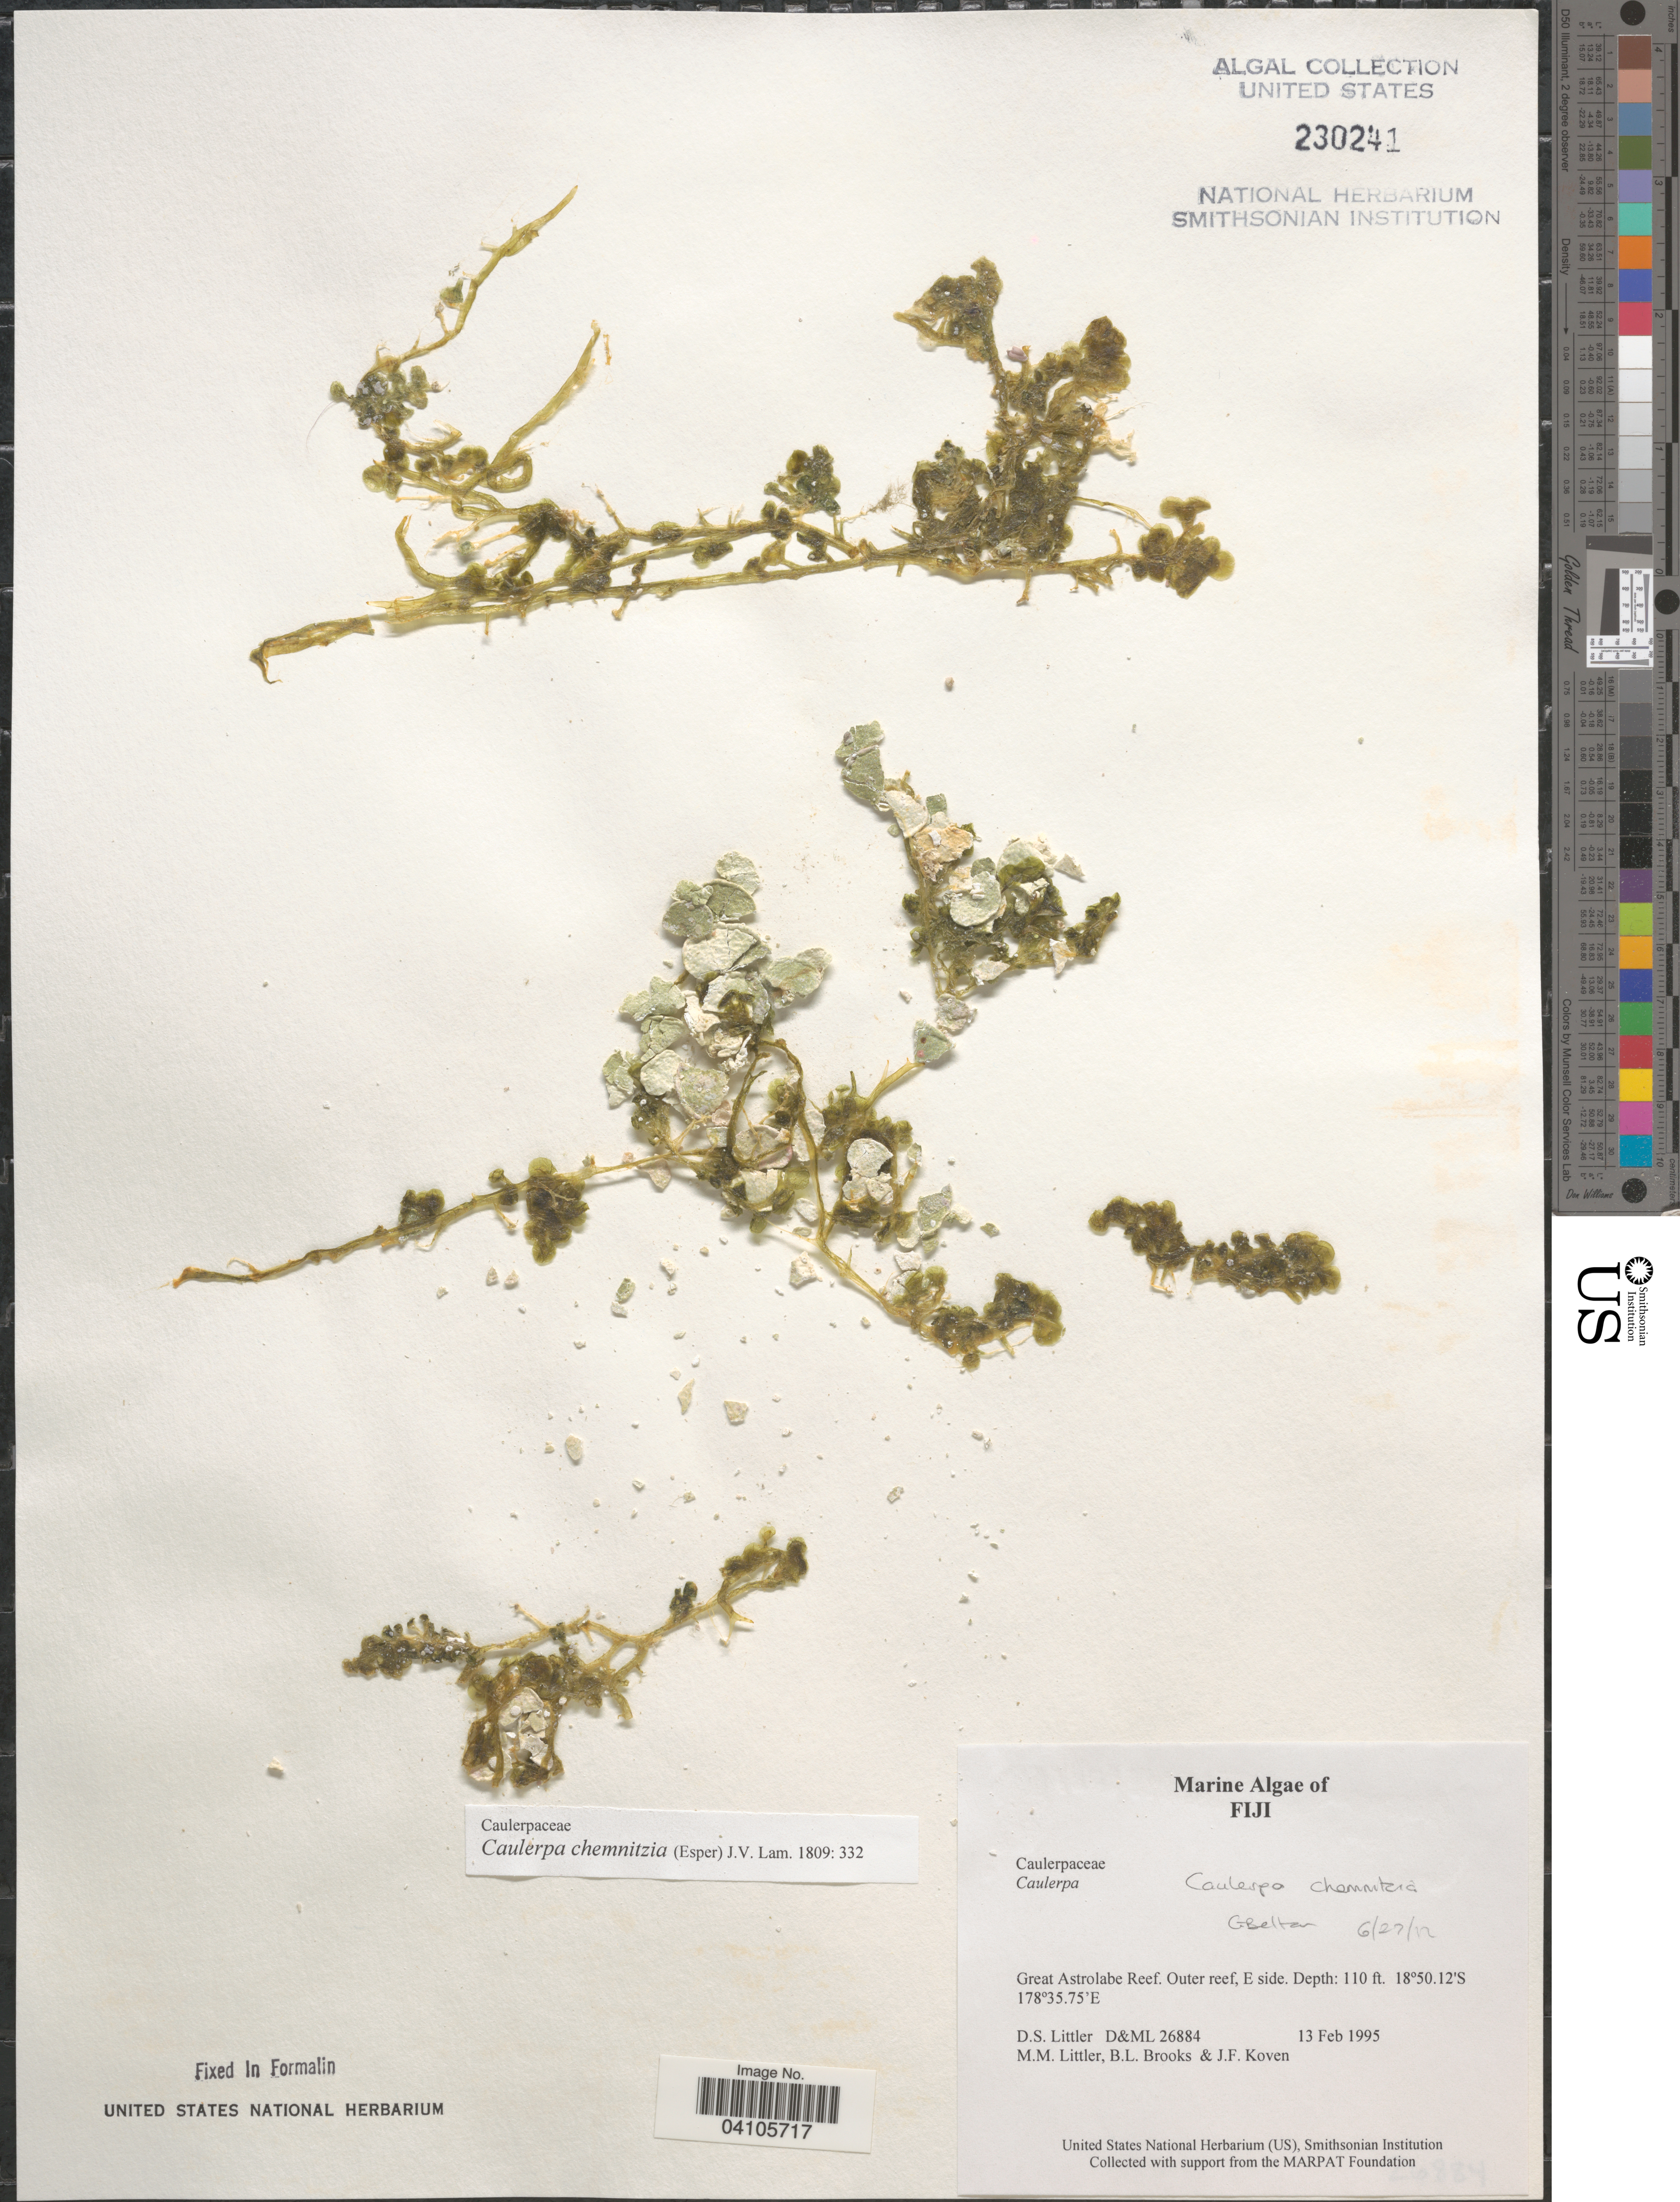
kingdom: Plantae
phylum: Chlorophyta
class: Ulvophyceae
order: Bryopsidales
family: Caulerpaceae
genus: Caulerpa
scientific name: Caulerpa chemnitzia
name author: (Esper) J.V.Lamouroux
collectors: D. S. Littler, B. Brooks & J. Koven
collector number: D&ML 26884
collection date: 1995-02-13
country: Fiji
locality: Great Astrolabe Reef. Outer reef, E side.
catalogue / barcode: US 230241